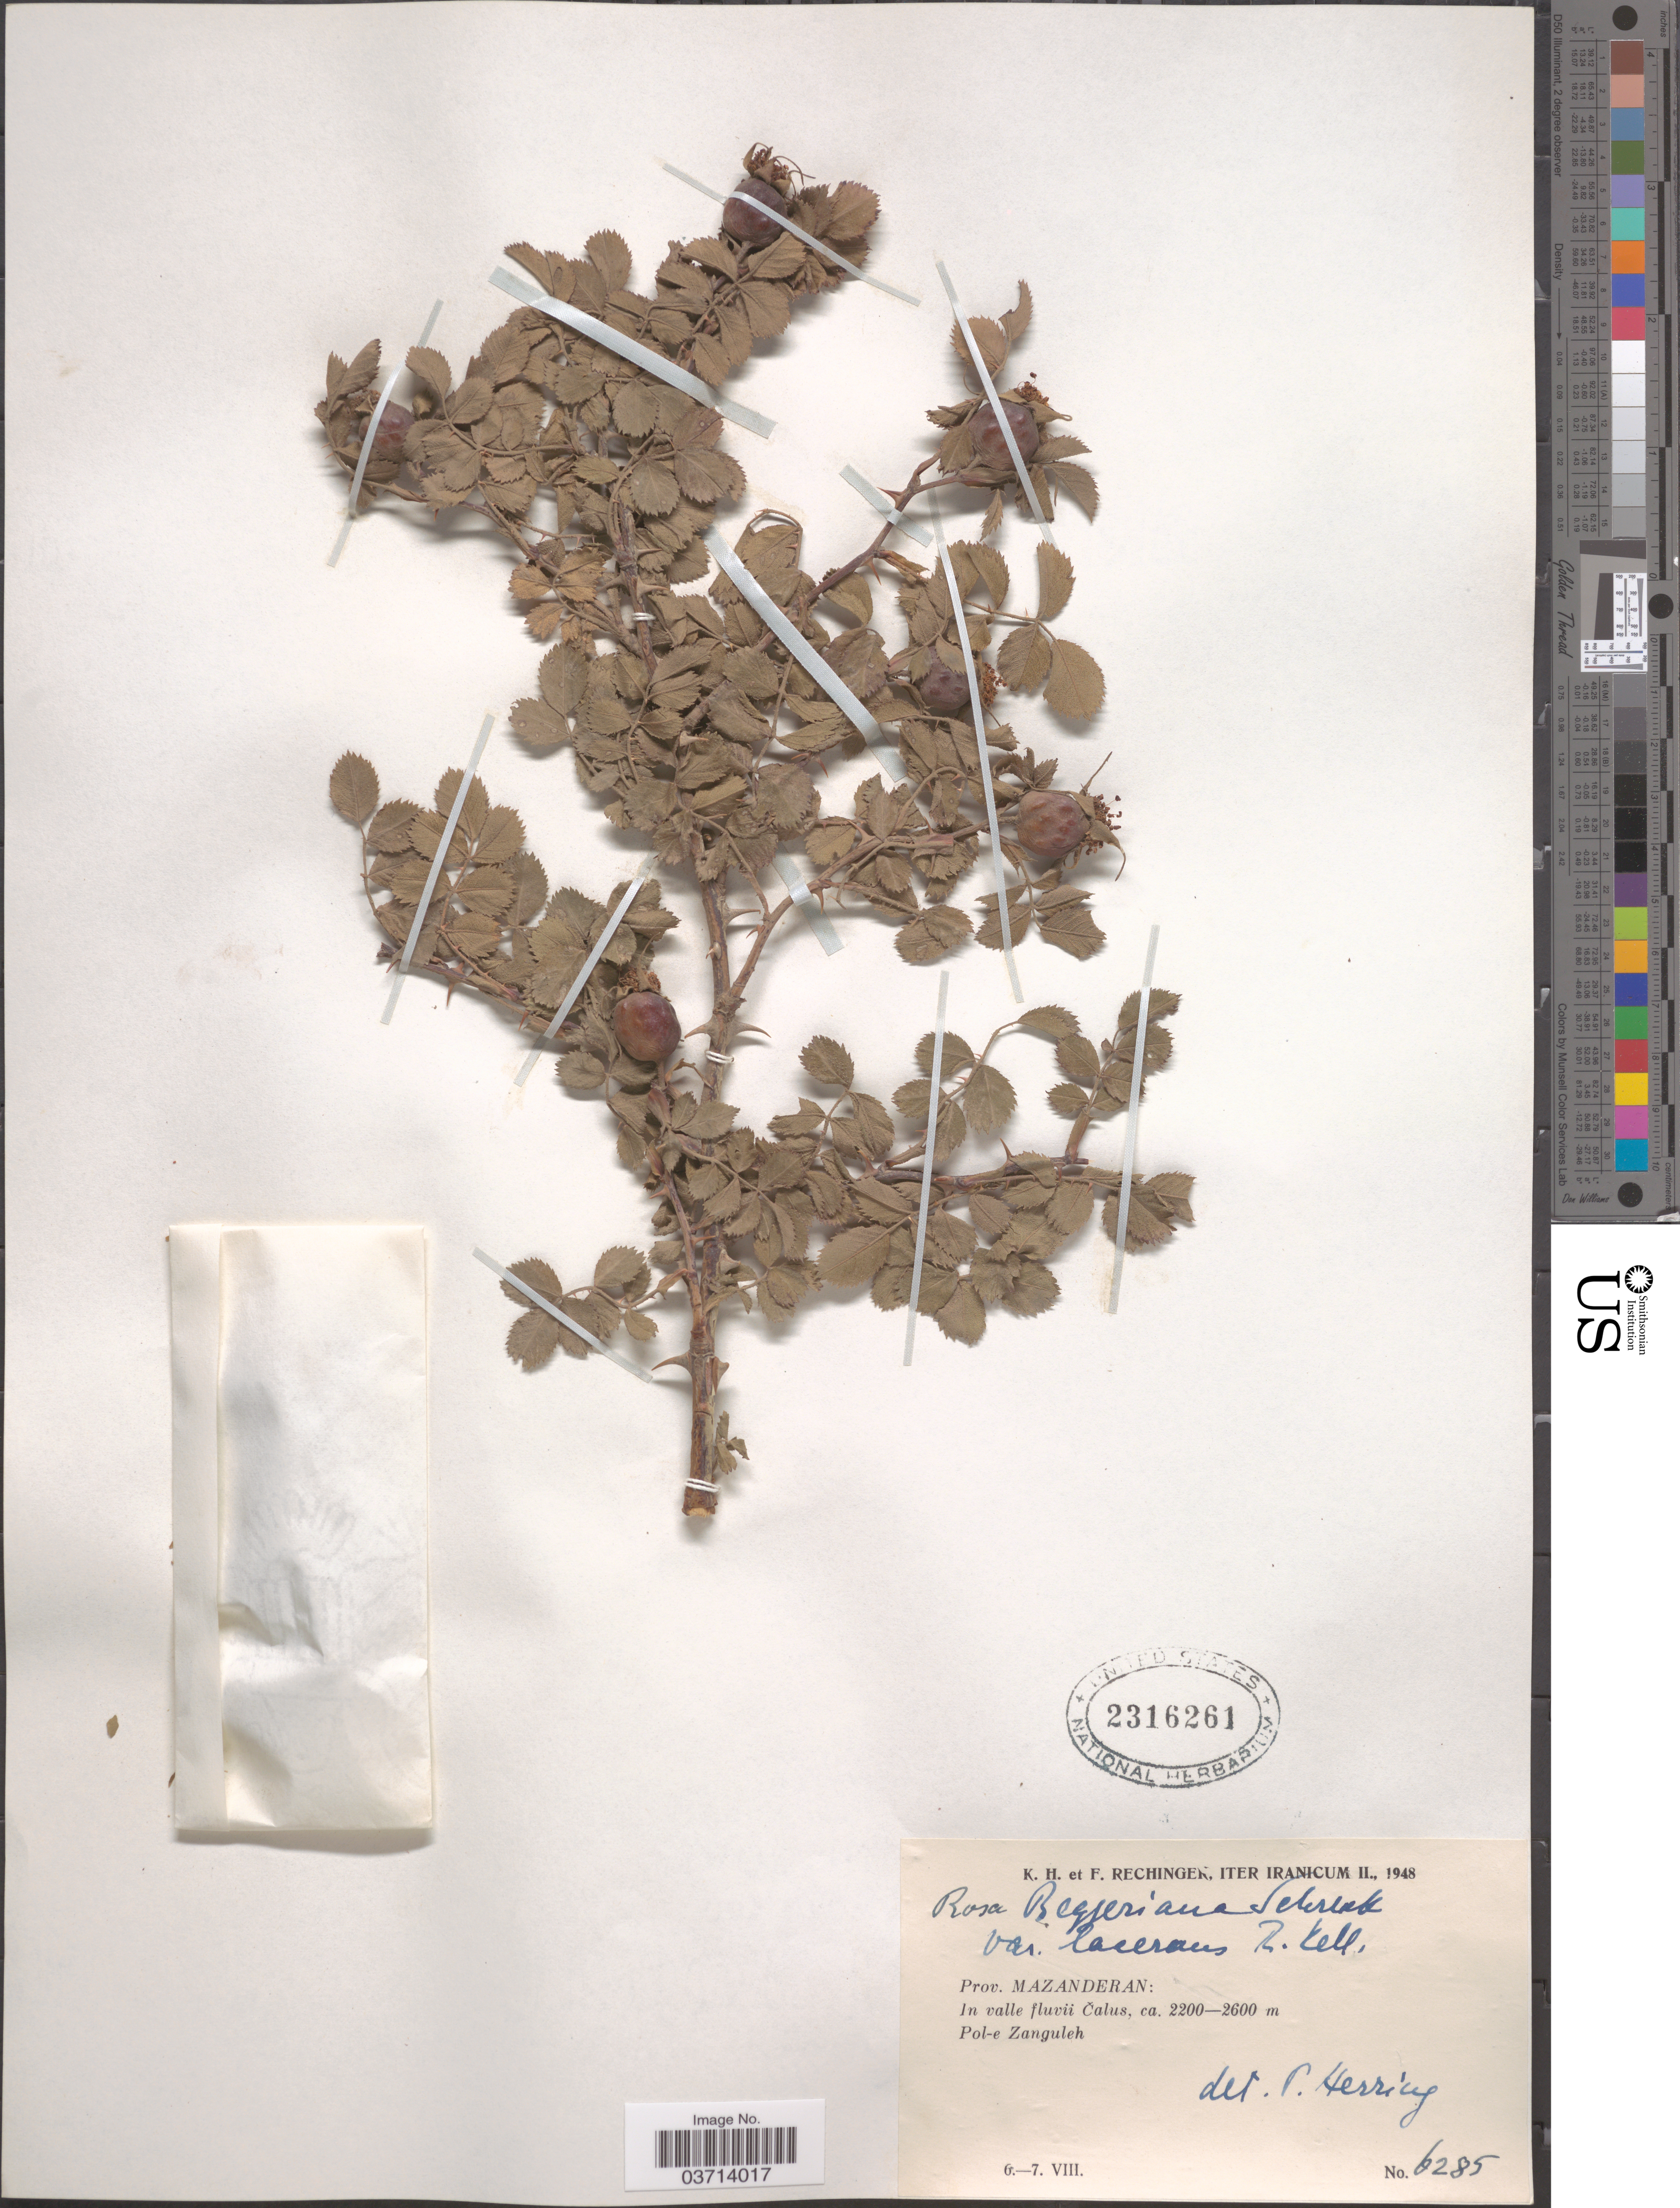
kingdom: Plantae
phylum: Tracheophyta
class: Magnoliopsida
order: Rosales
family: Rosaceae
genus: Rosa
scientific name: Rosa beggeriana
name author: Schrenk ex Fisch. & C.A. Mey.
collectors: K. H. Rechinger & F. Rechinger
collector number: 6285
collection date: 1948-08-06/1948-08-07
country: Iran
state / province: Mazandaran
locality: Iter Iranicum. Prov. Mazanderan: In valle fluvii Čalus. Pol-e Zanguleh.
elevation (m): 2200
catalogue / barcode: US 2316261